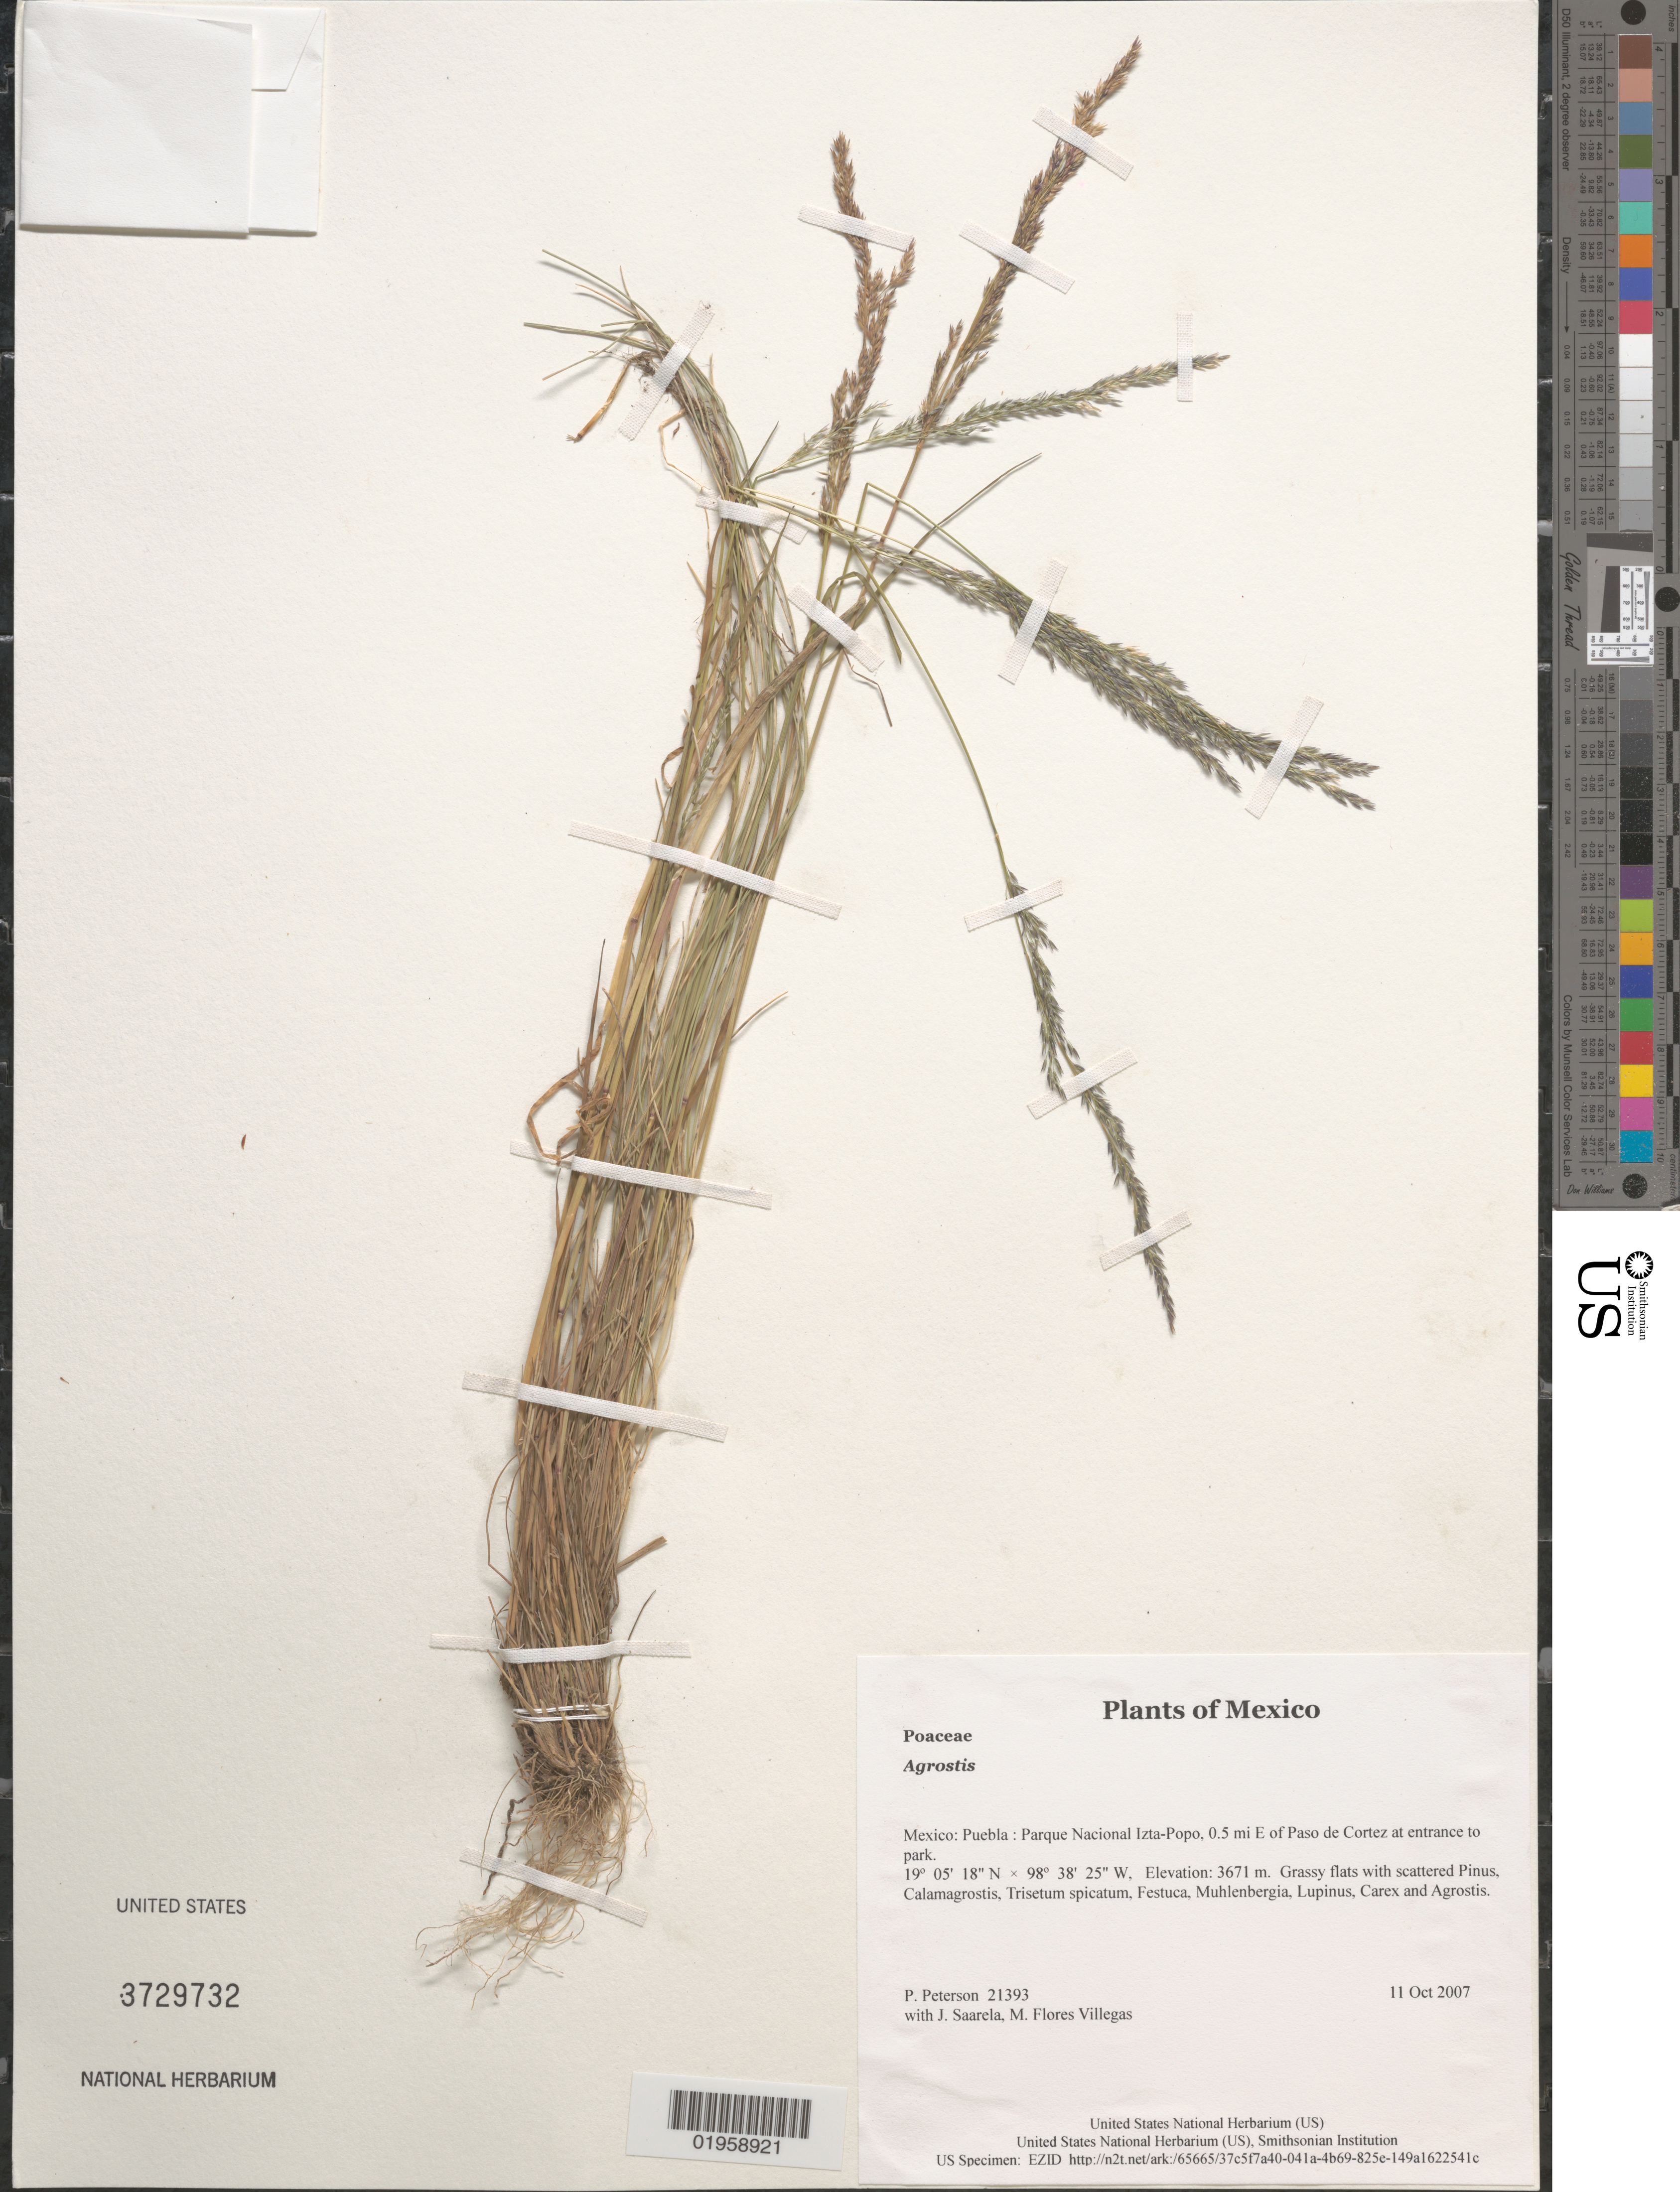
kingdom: Plantae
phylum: Tracheophyta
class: Liliopsida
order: Poales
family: Poaceae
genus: Agrostis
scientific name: Agrostis sp.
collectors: P. M. Peterson, J. Saarela & M. Flores Villegas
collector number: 21393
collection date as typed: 11 Oct 2007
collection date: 2007-10-11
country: Mexico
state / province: Puebla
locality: Parque Nacional Izta-Popo, 0.5 mi E of Paso de Cortez at entrance to park.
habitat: Grassy flats with scattered Pinus, Calamagrostis, Trisetum spicatum, Festuca, Muhlenbergia, Lupinus, Carex and Agrostis.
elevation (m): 3671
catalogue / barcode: US 3729732